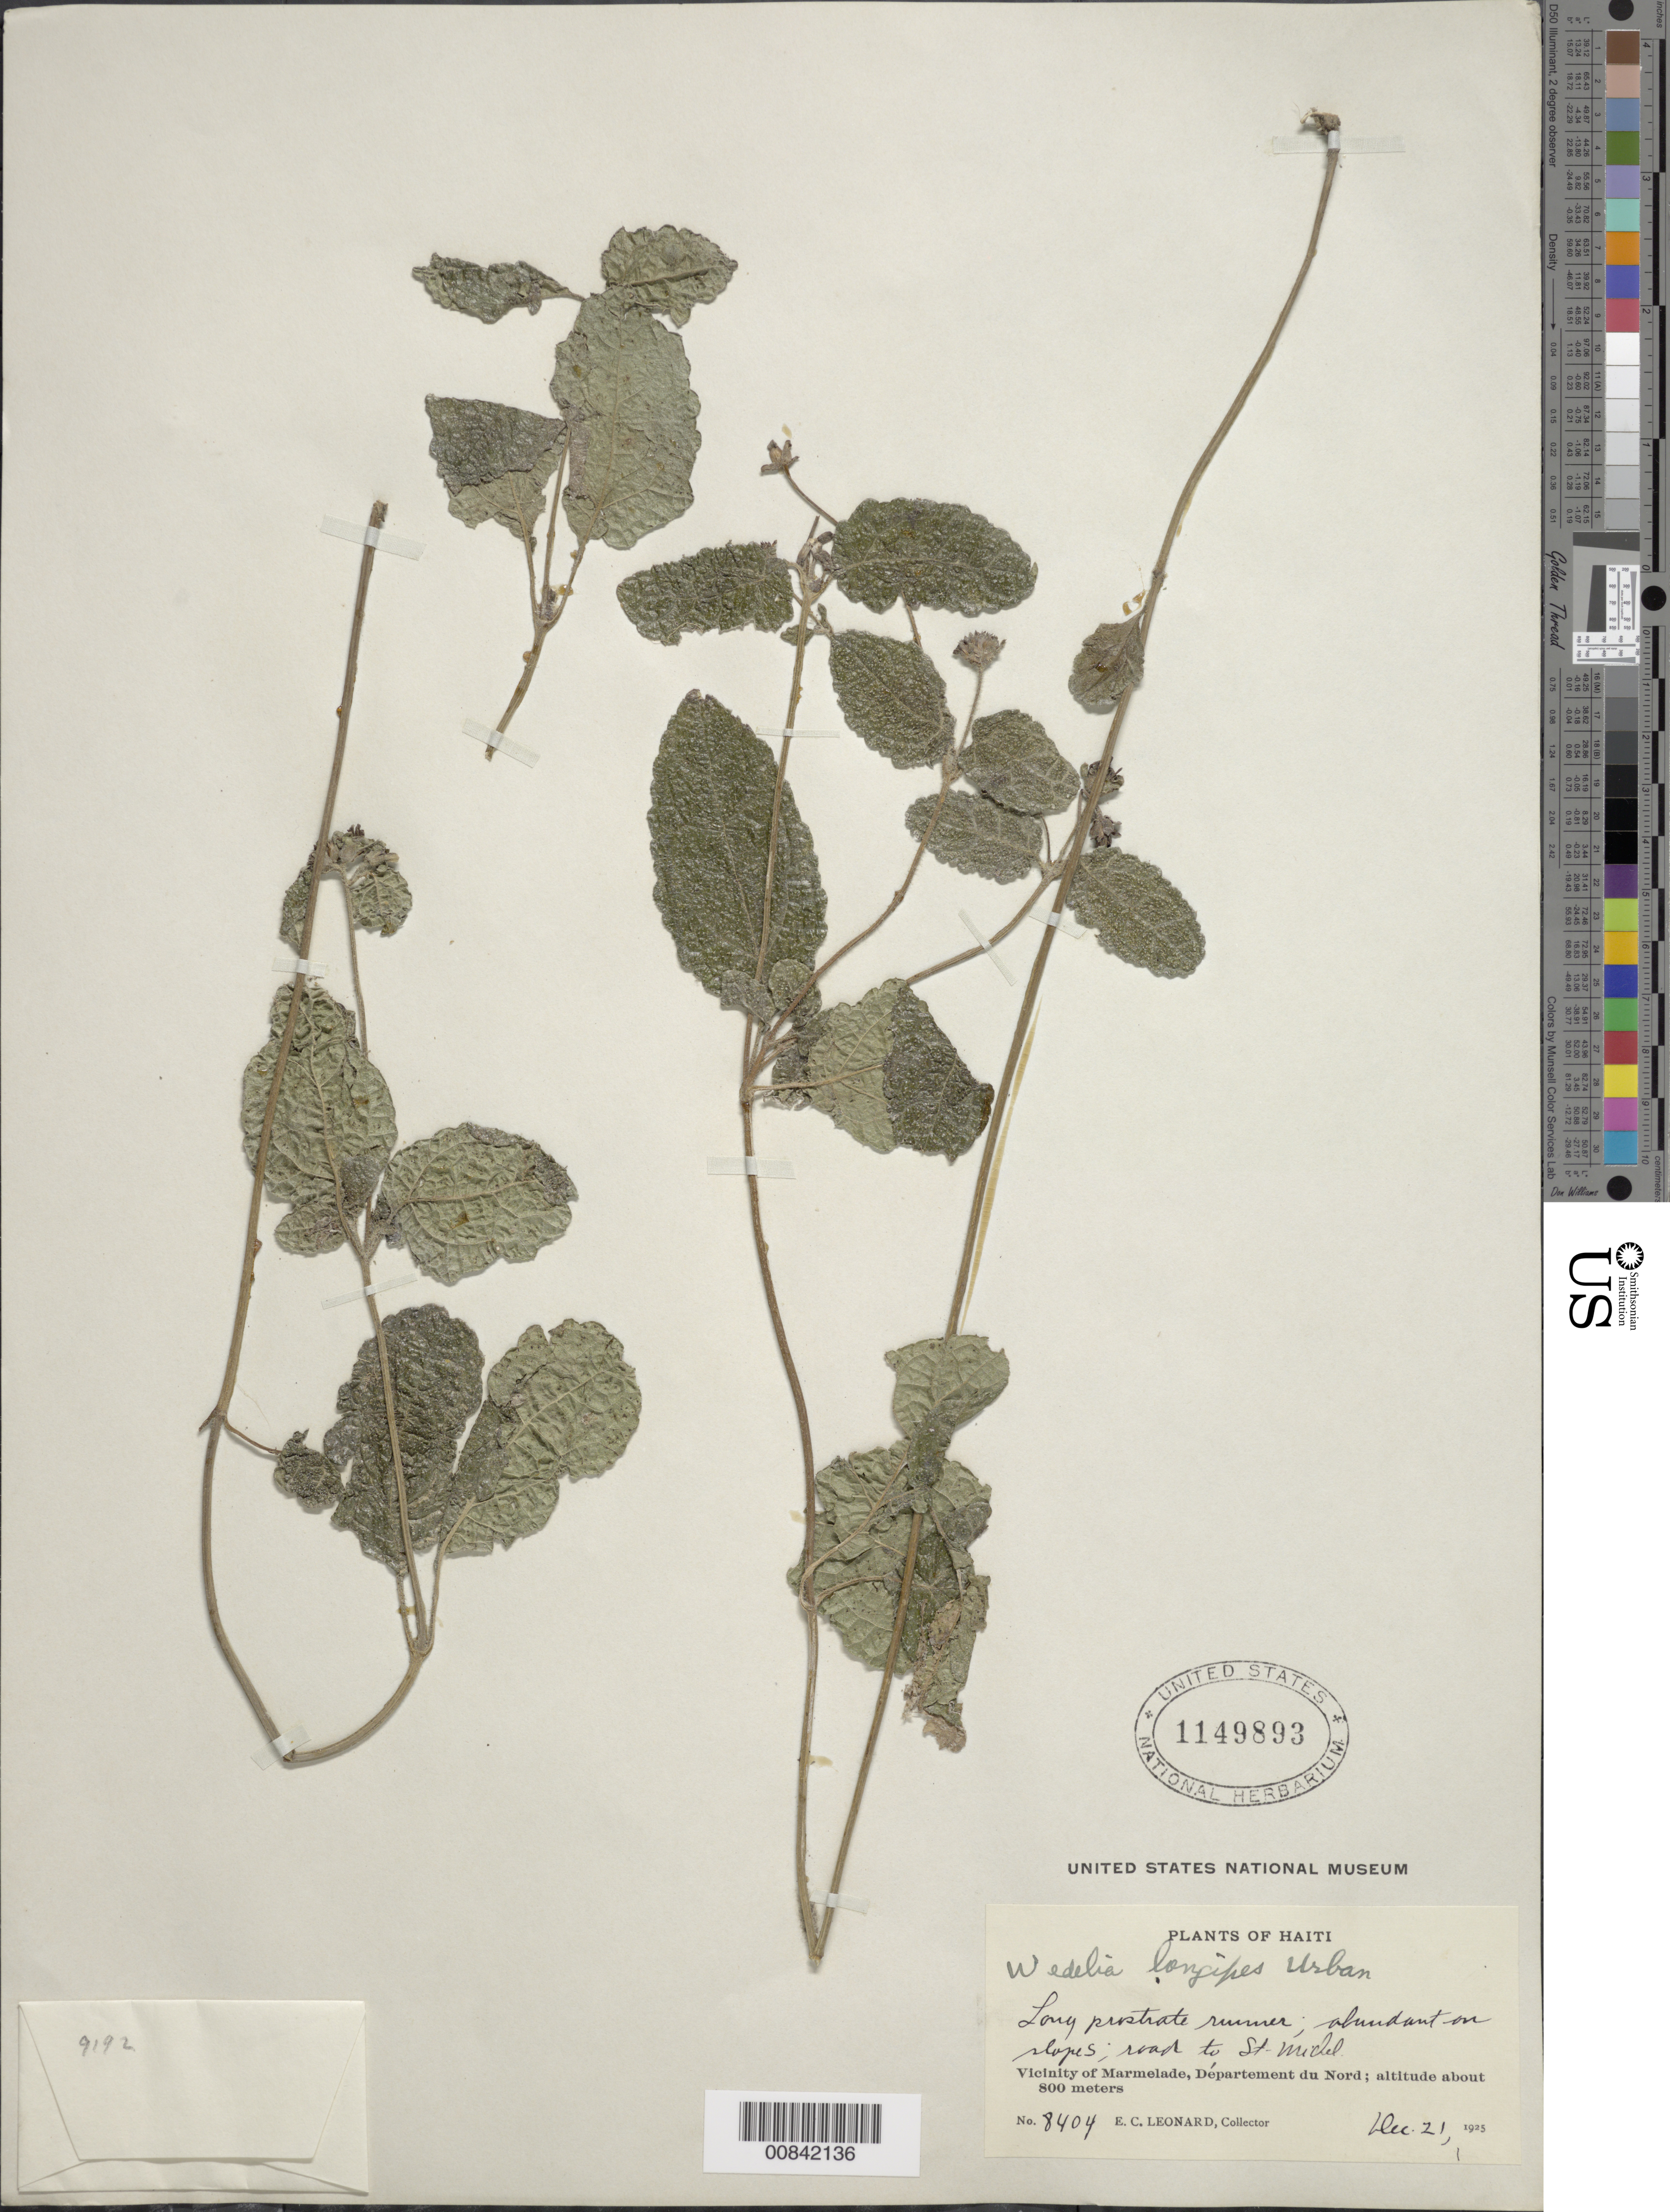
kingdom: Plantae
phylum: Tracheophyta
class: Magnoliopsida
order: Asterales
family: Asteraceae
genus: Wedelia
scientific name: Wedelia longipes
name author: Urb.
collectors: E. C. Leonard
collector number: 8404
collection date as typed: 21 Dec 1925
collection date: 1925-12-21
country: Haiti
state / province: Nord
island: Hispaniola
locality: Vicinity of Marmelade, road to St. Michel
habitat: On slopes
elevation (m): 800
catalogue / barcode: US 1149893